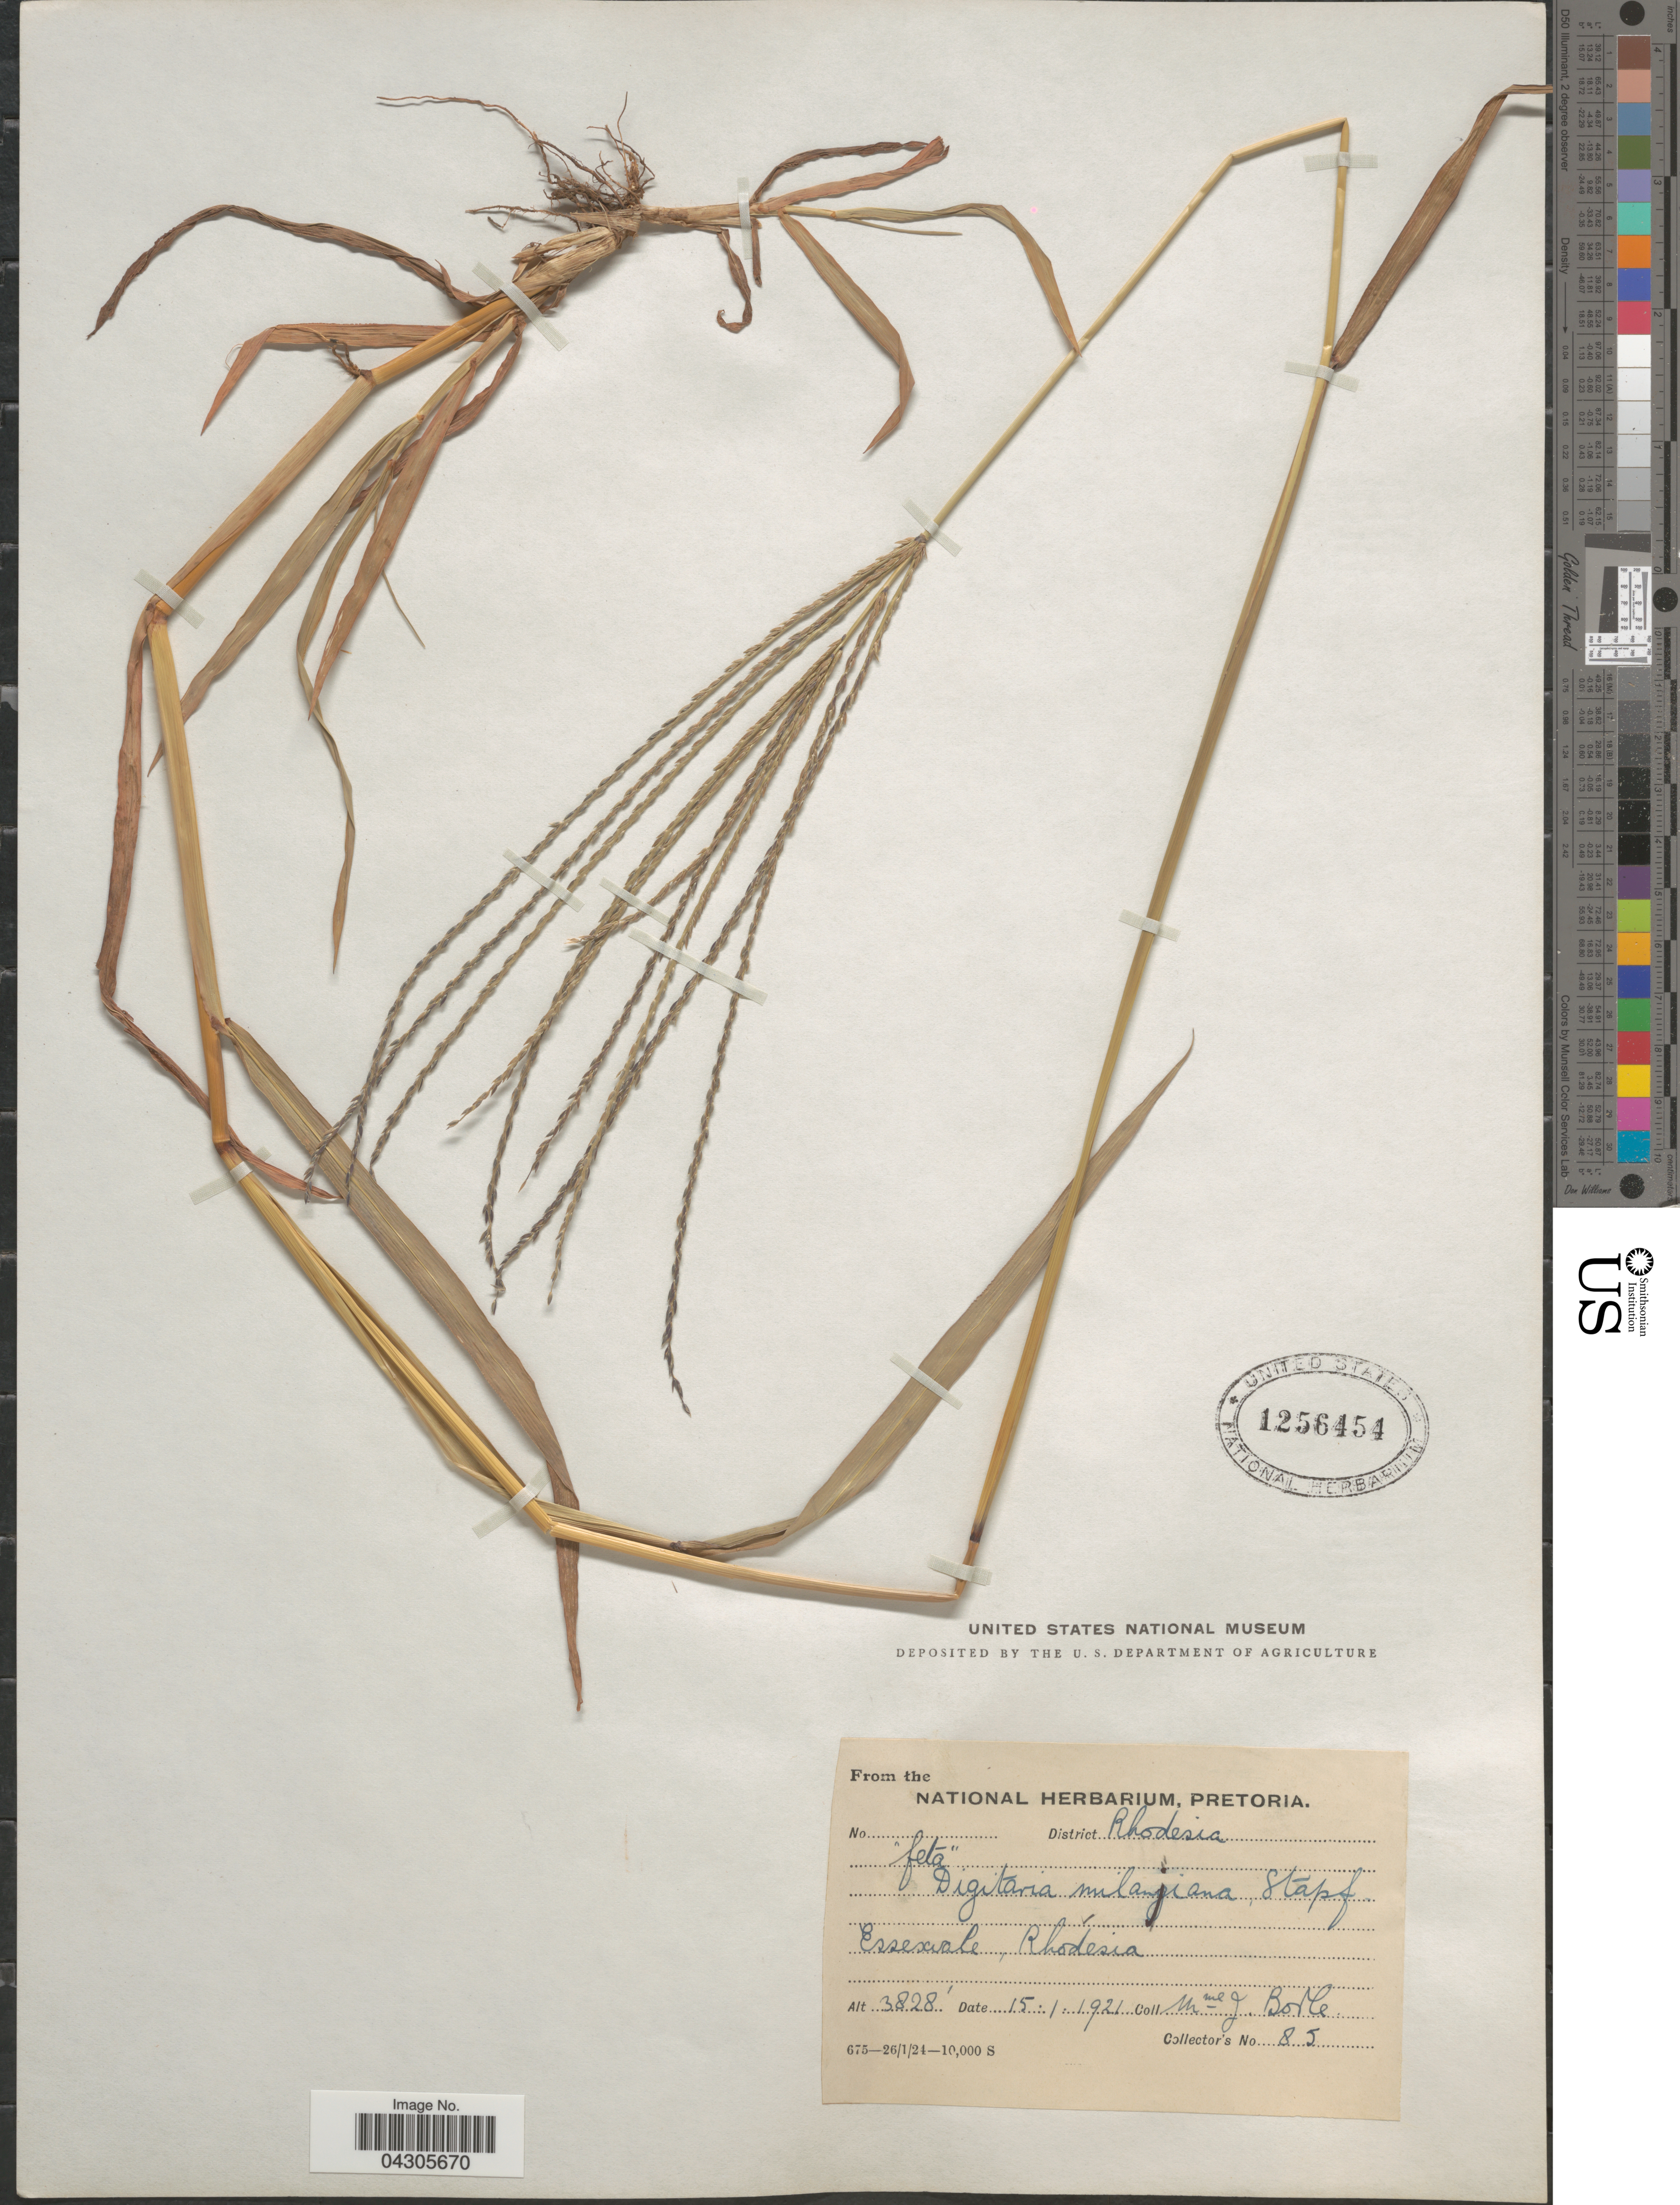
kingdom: Plantae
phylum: Tracheophyta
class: Liliopsida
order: Poales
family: Poaceae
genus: Digitaria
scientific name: Digitaria milanjiana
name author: (Rendle) Stapf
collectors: J. Borle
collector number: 85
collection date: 1921-01-15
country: Zimbabwe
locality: District Rhodesia. Essexale, Rhodesia.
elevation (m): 1167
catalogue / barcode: US 1256454